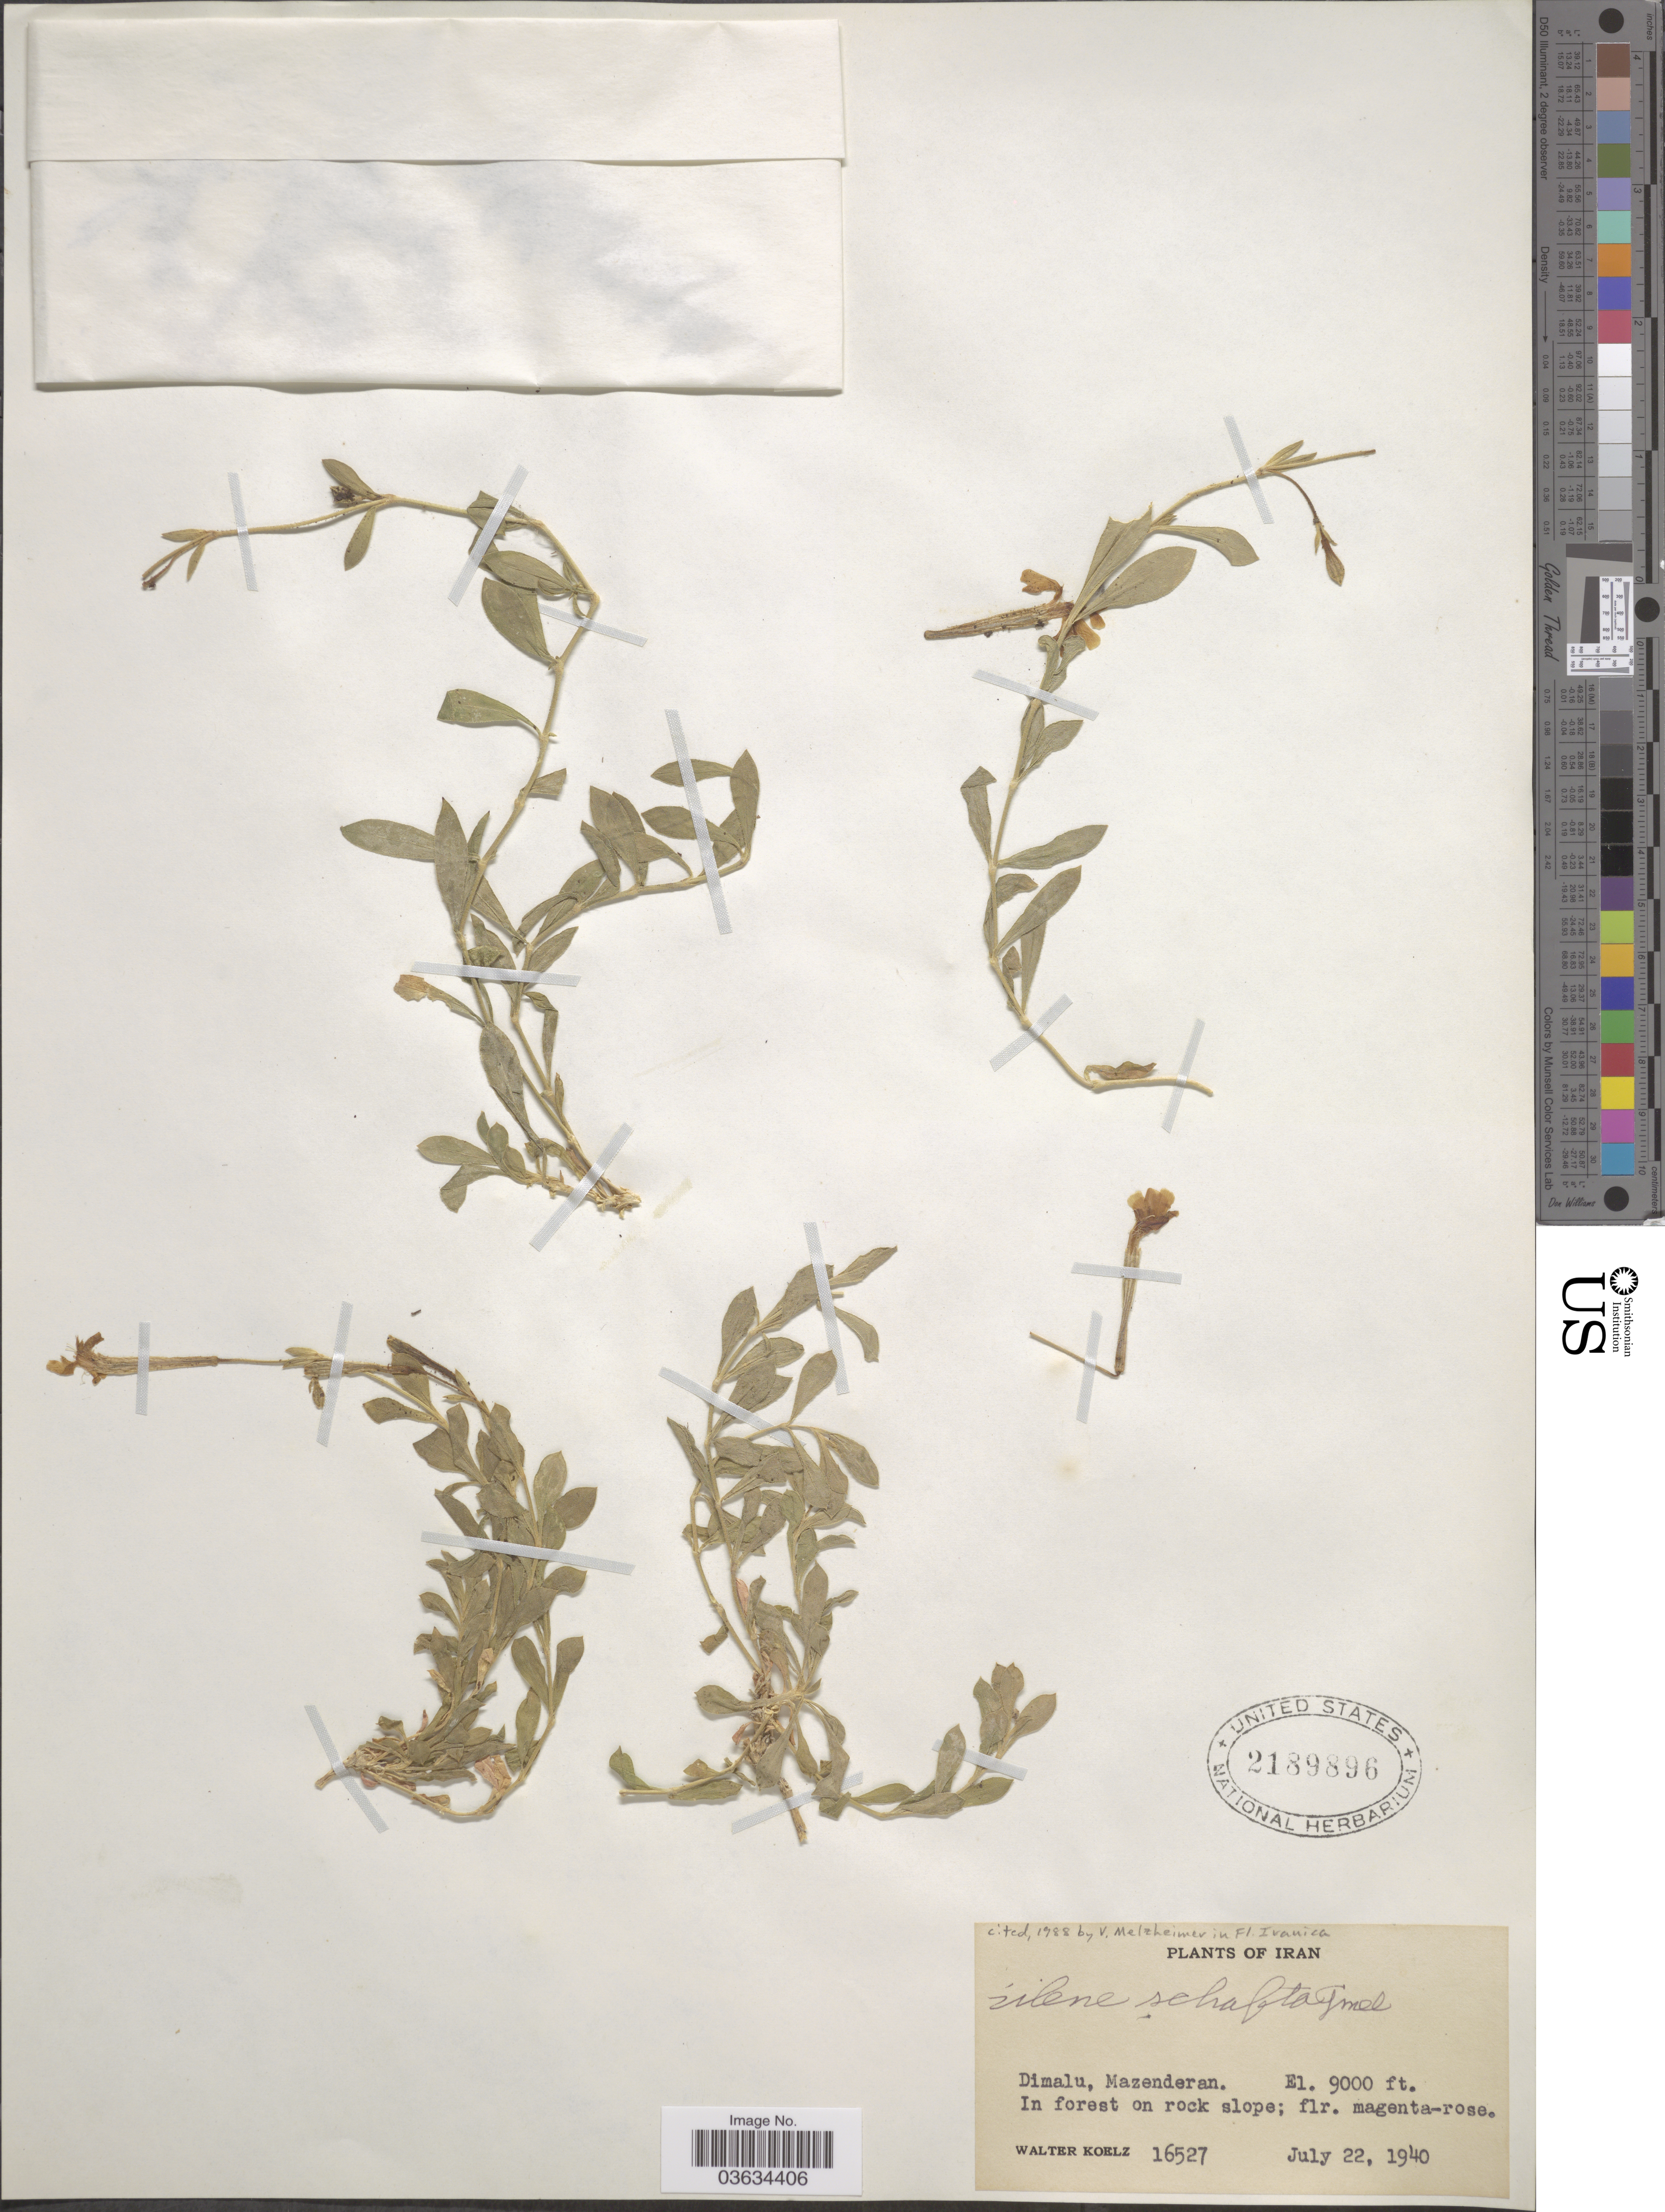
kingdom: Plantae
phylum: Tracheophyta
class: Magnoliopsida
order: Caryophyllales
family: Caryophyllaceae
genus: Silene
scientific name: Silene schafta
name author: J.G. Gmelin ex Hohen.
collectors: W. N. Koelz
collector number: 16527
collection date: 1940-07-22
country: Iran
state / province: Mazandaran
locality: Dimalu, Mazenderan.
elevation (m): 2743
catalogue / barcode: US 2189896